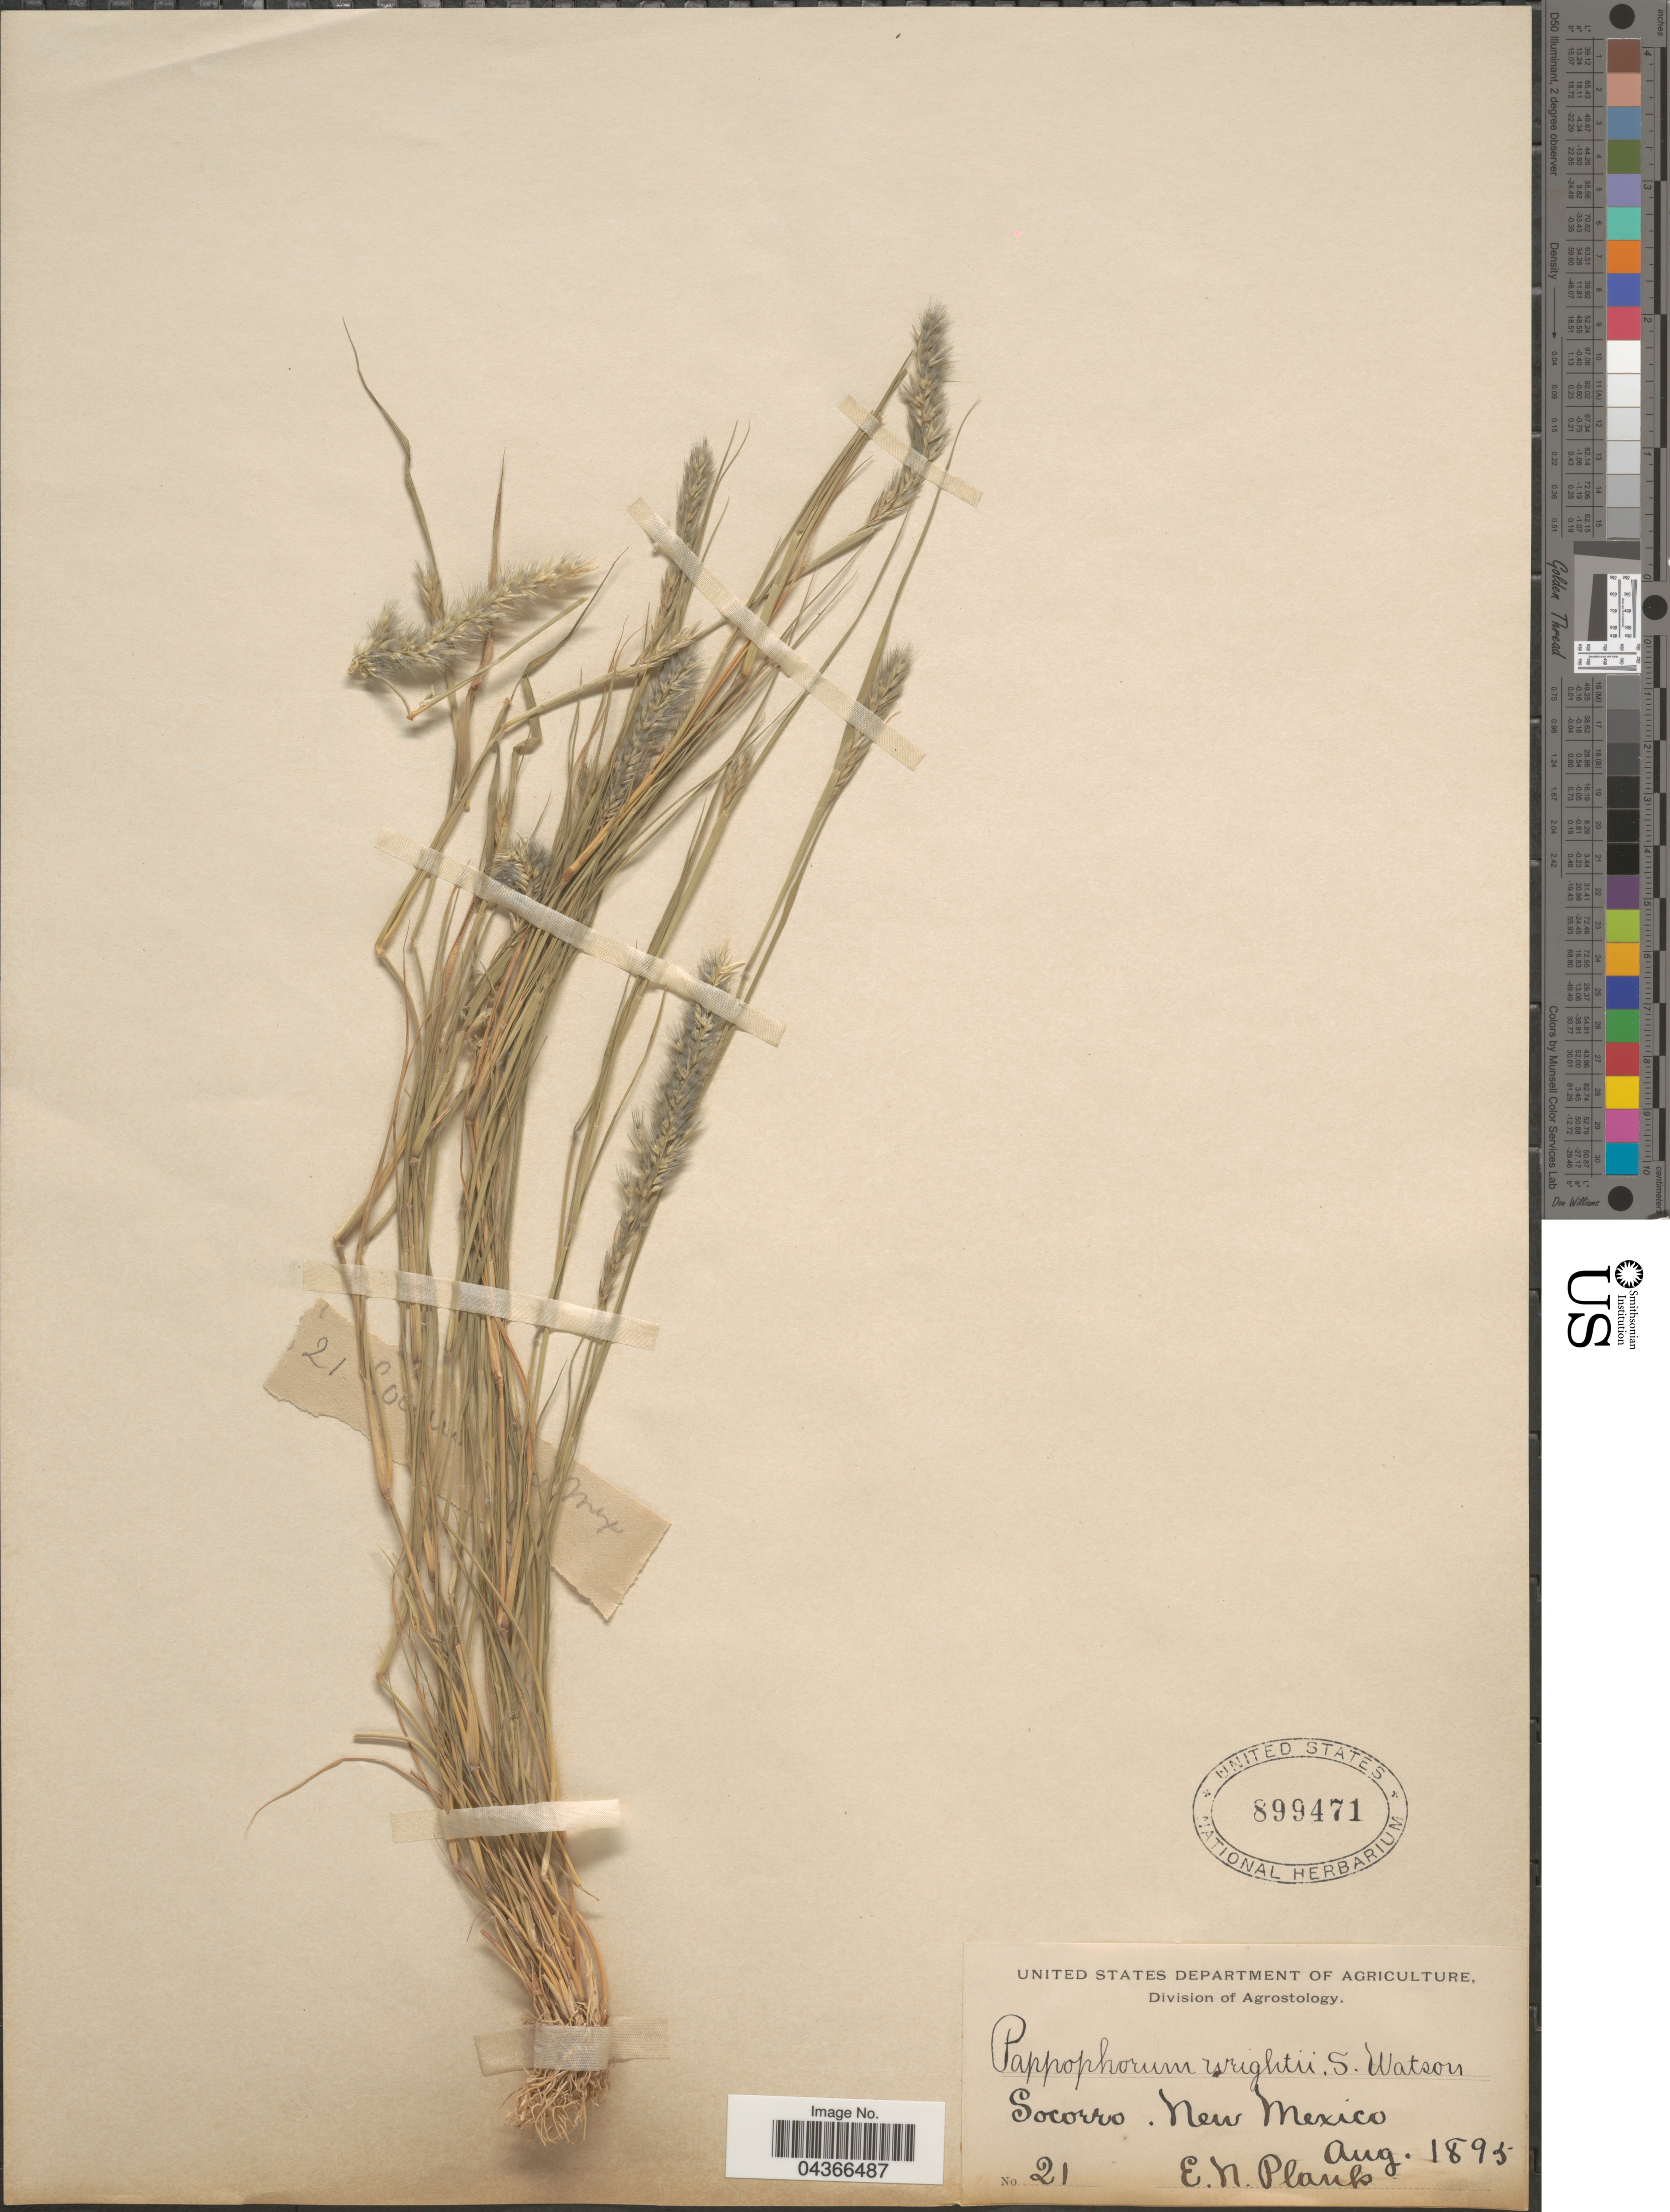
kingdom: Plantae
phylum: Tracheophyta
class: Liliopsida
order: Poales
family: Poaceae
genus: Enneapogon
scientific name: Enneapogon desvauxii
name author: P. Beauv.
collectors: E. Plank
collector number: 21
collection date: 1895-08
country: United States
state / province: New Mexico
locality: Socorro.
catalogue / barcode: US 899471